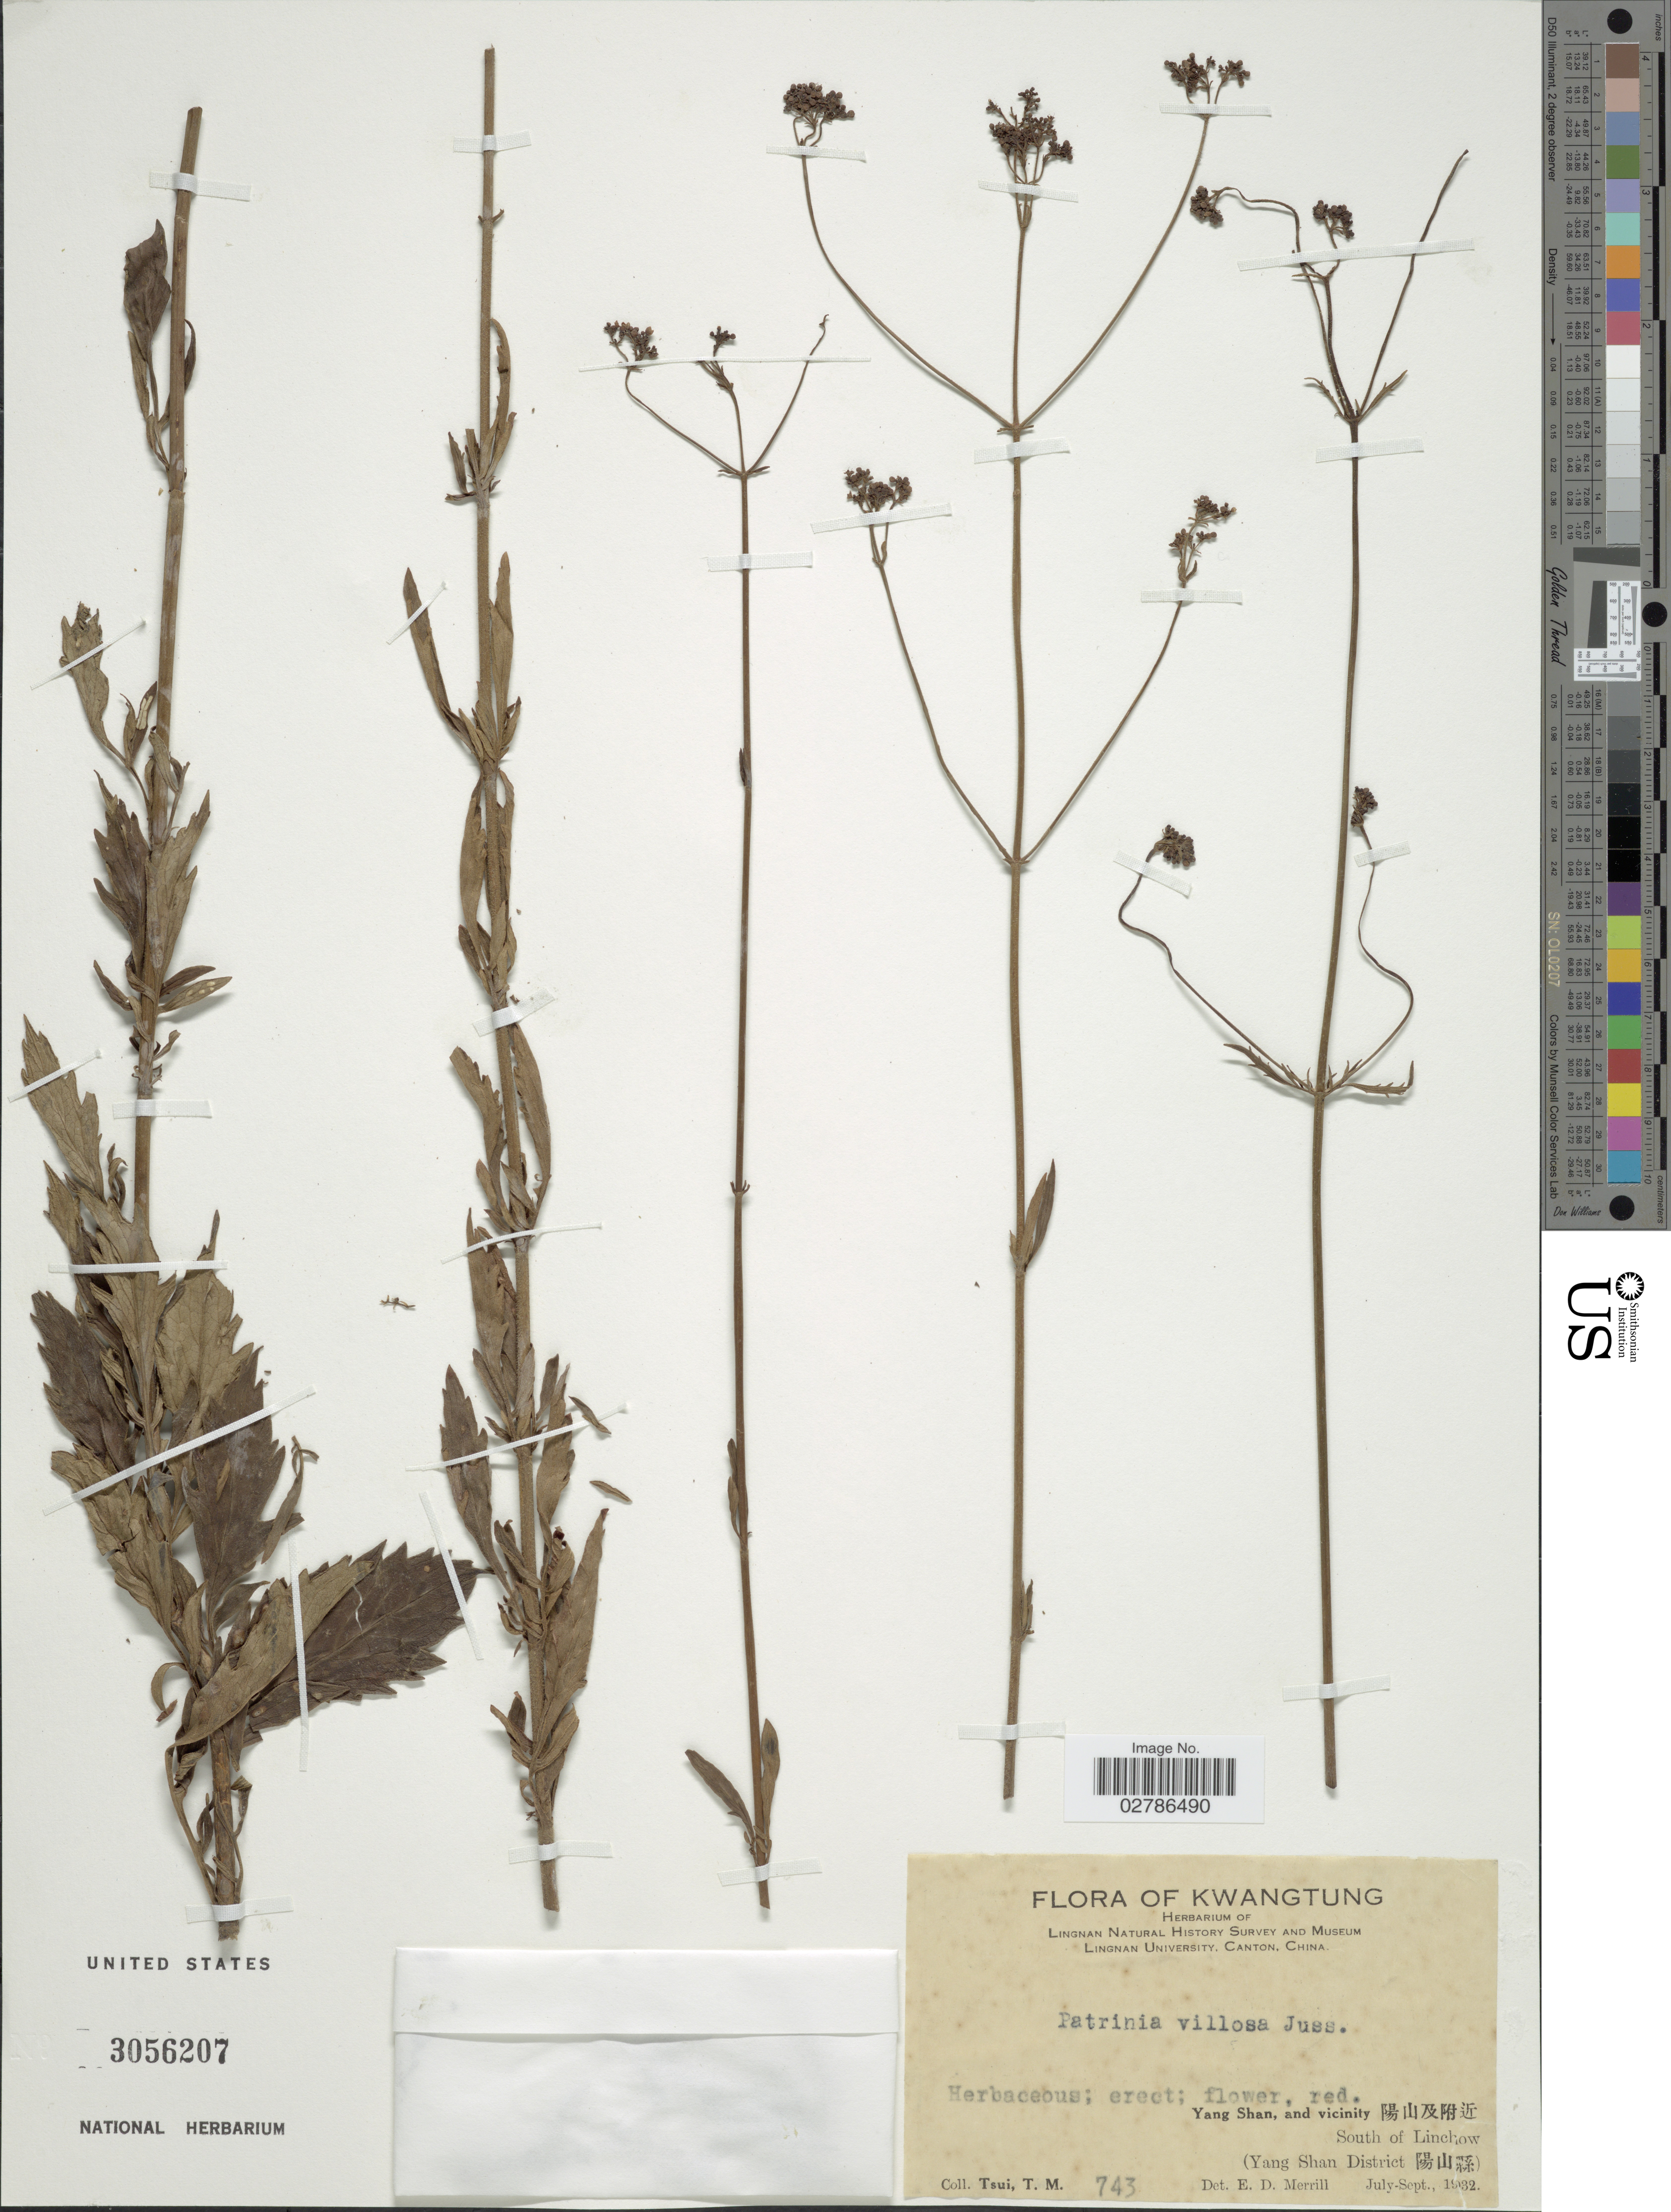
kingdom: Plantae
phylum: Tracheophyta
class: Magnoliopsida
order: Dipsacales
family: Caprifoliaceae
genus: Patrinia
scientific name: Patrinia villosa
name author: (Thunb.) Dufr.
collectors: T. Tsui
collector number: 743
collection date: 1932-07/1932-09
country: China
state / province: Guangdong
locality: Yang Shan, and vicinity X, South of Linchow, (Yang Shan District X).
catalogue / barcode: US 3056207